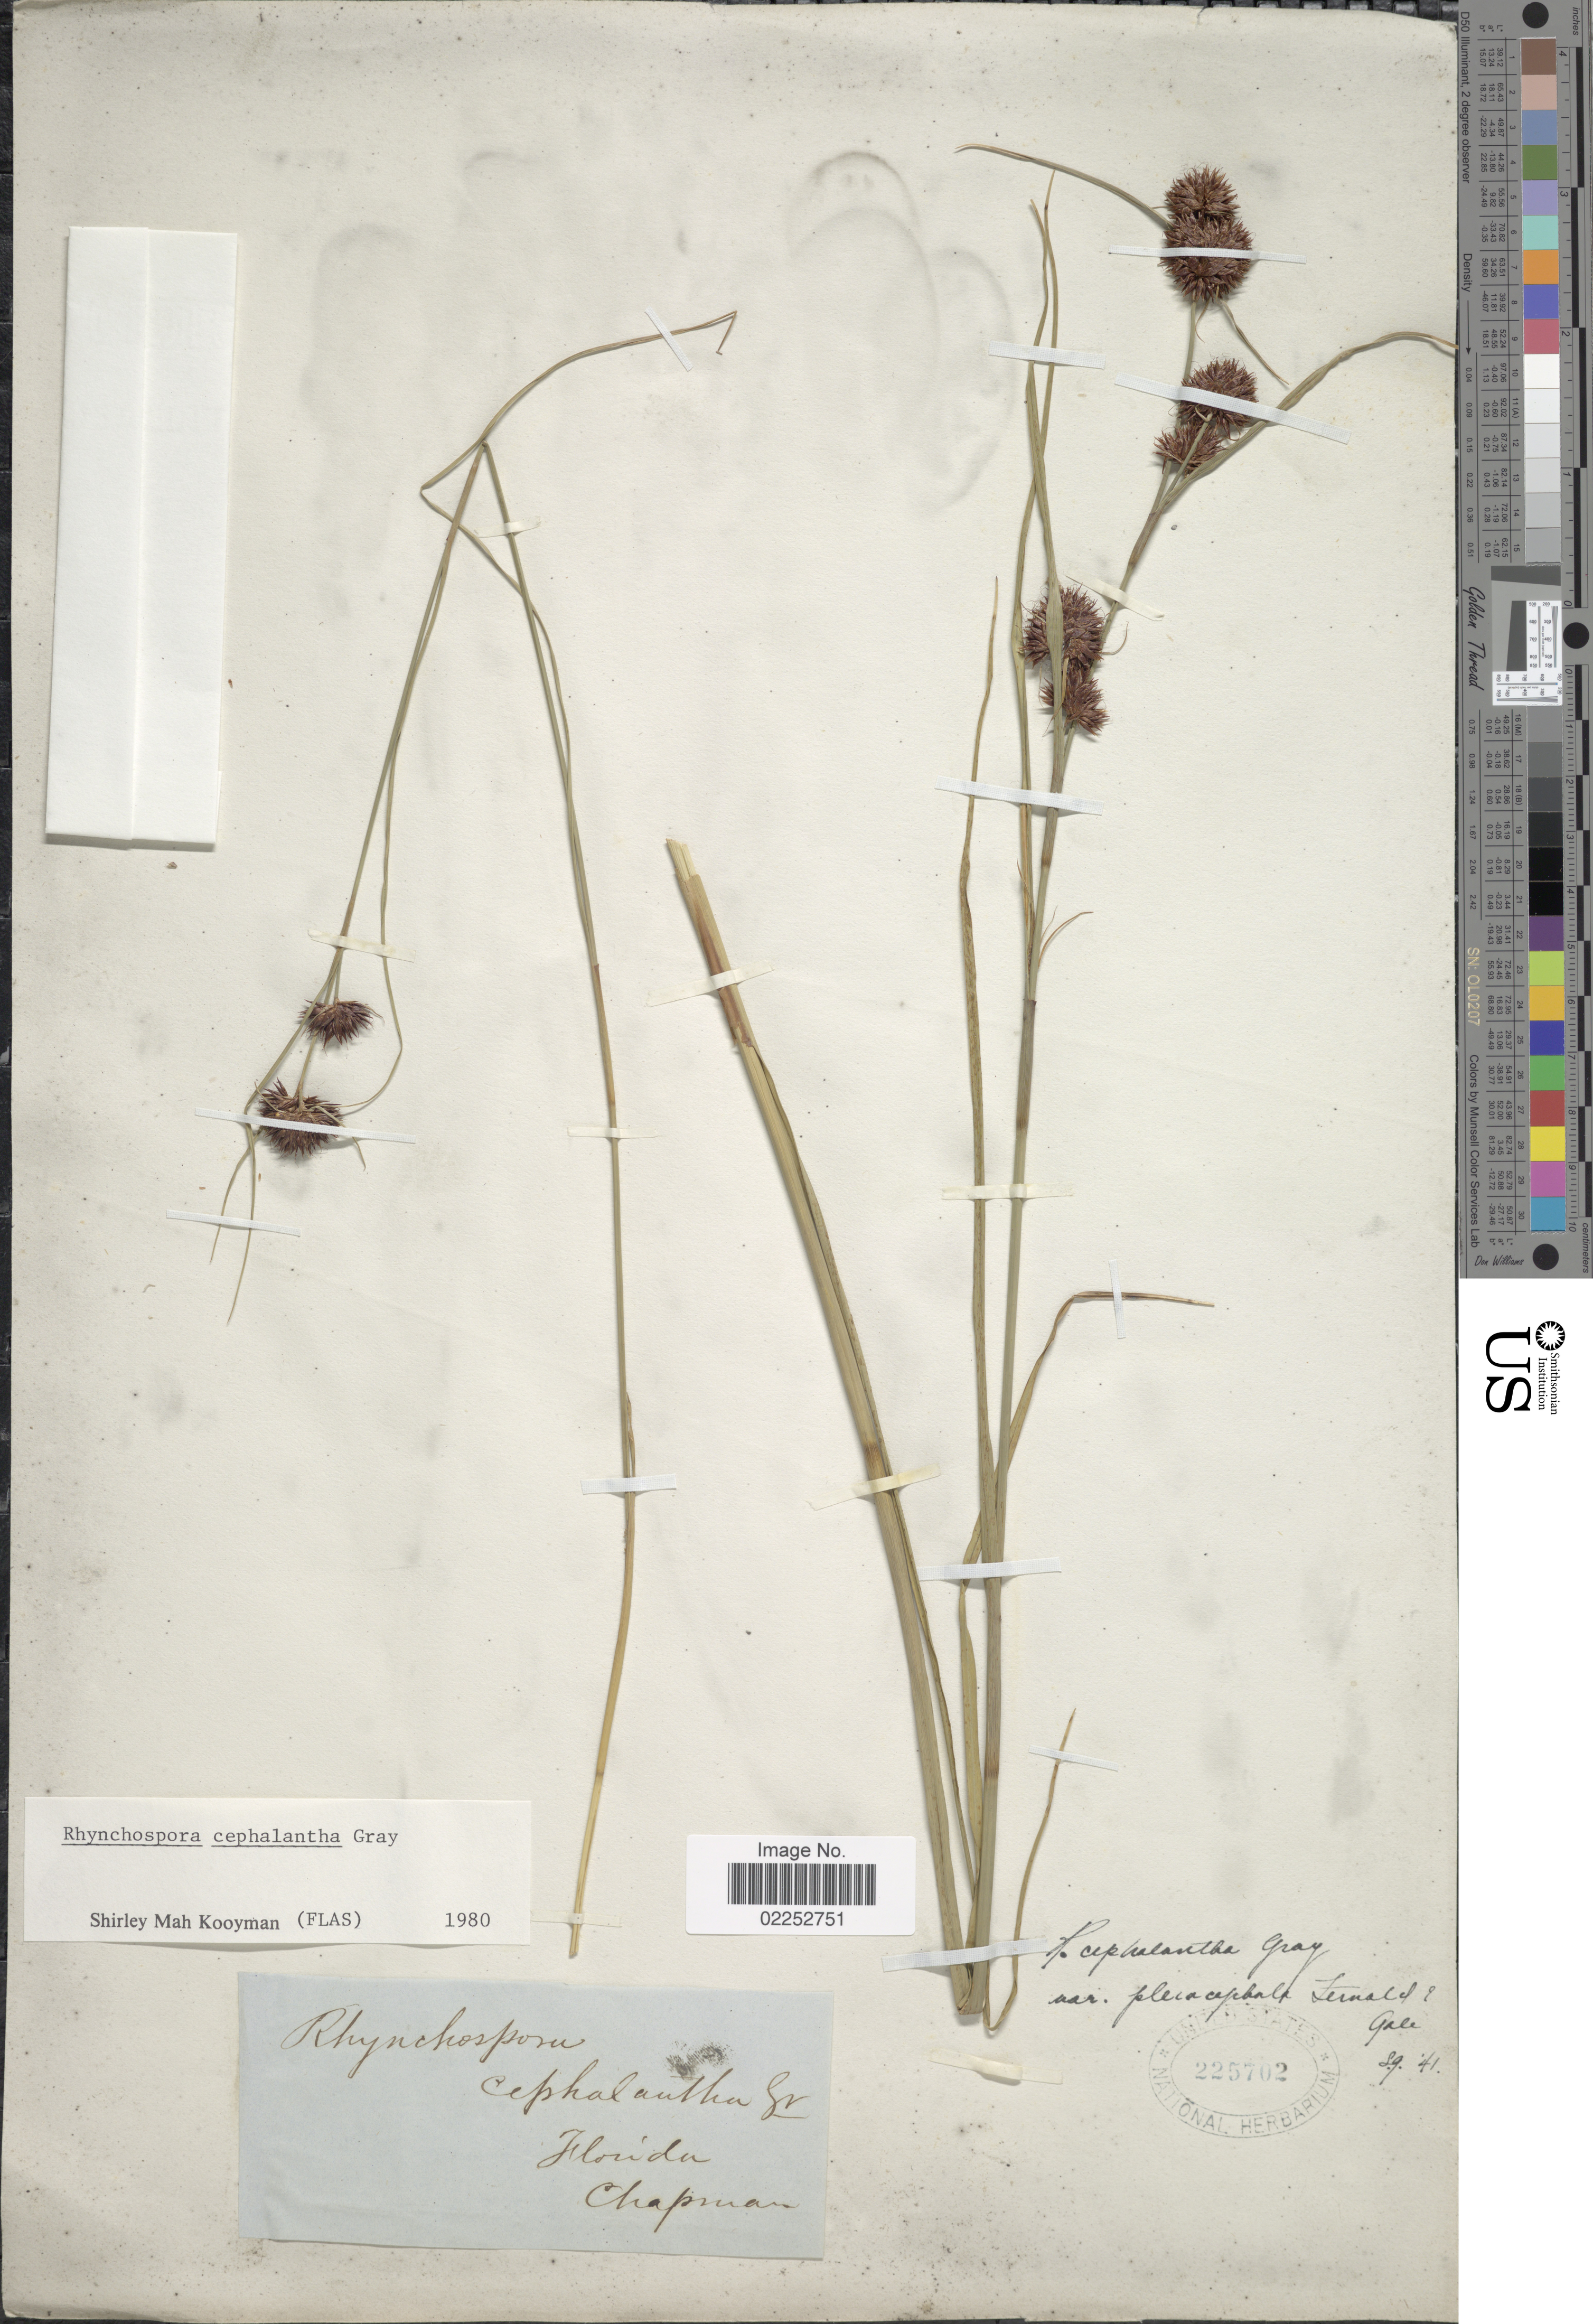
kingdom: Plantae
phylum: Tracheophyta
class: Liliopsida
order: Poales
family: Cyperaceae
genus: Rhynchospora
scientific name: Rhynchospora cephalantha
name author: A. Gray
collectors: A. Chapman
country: United States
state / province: Florida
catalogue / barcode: US 225702